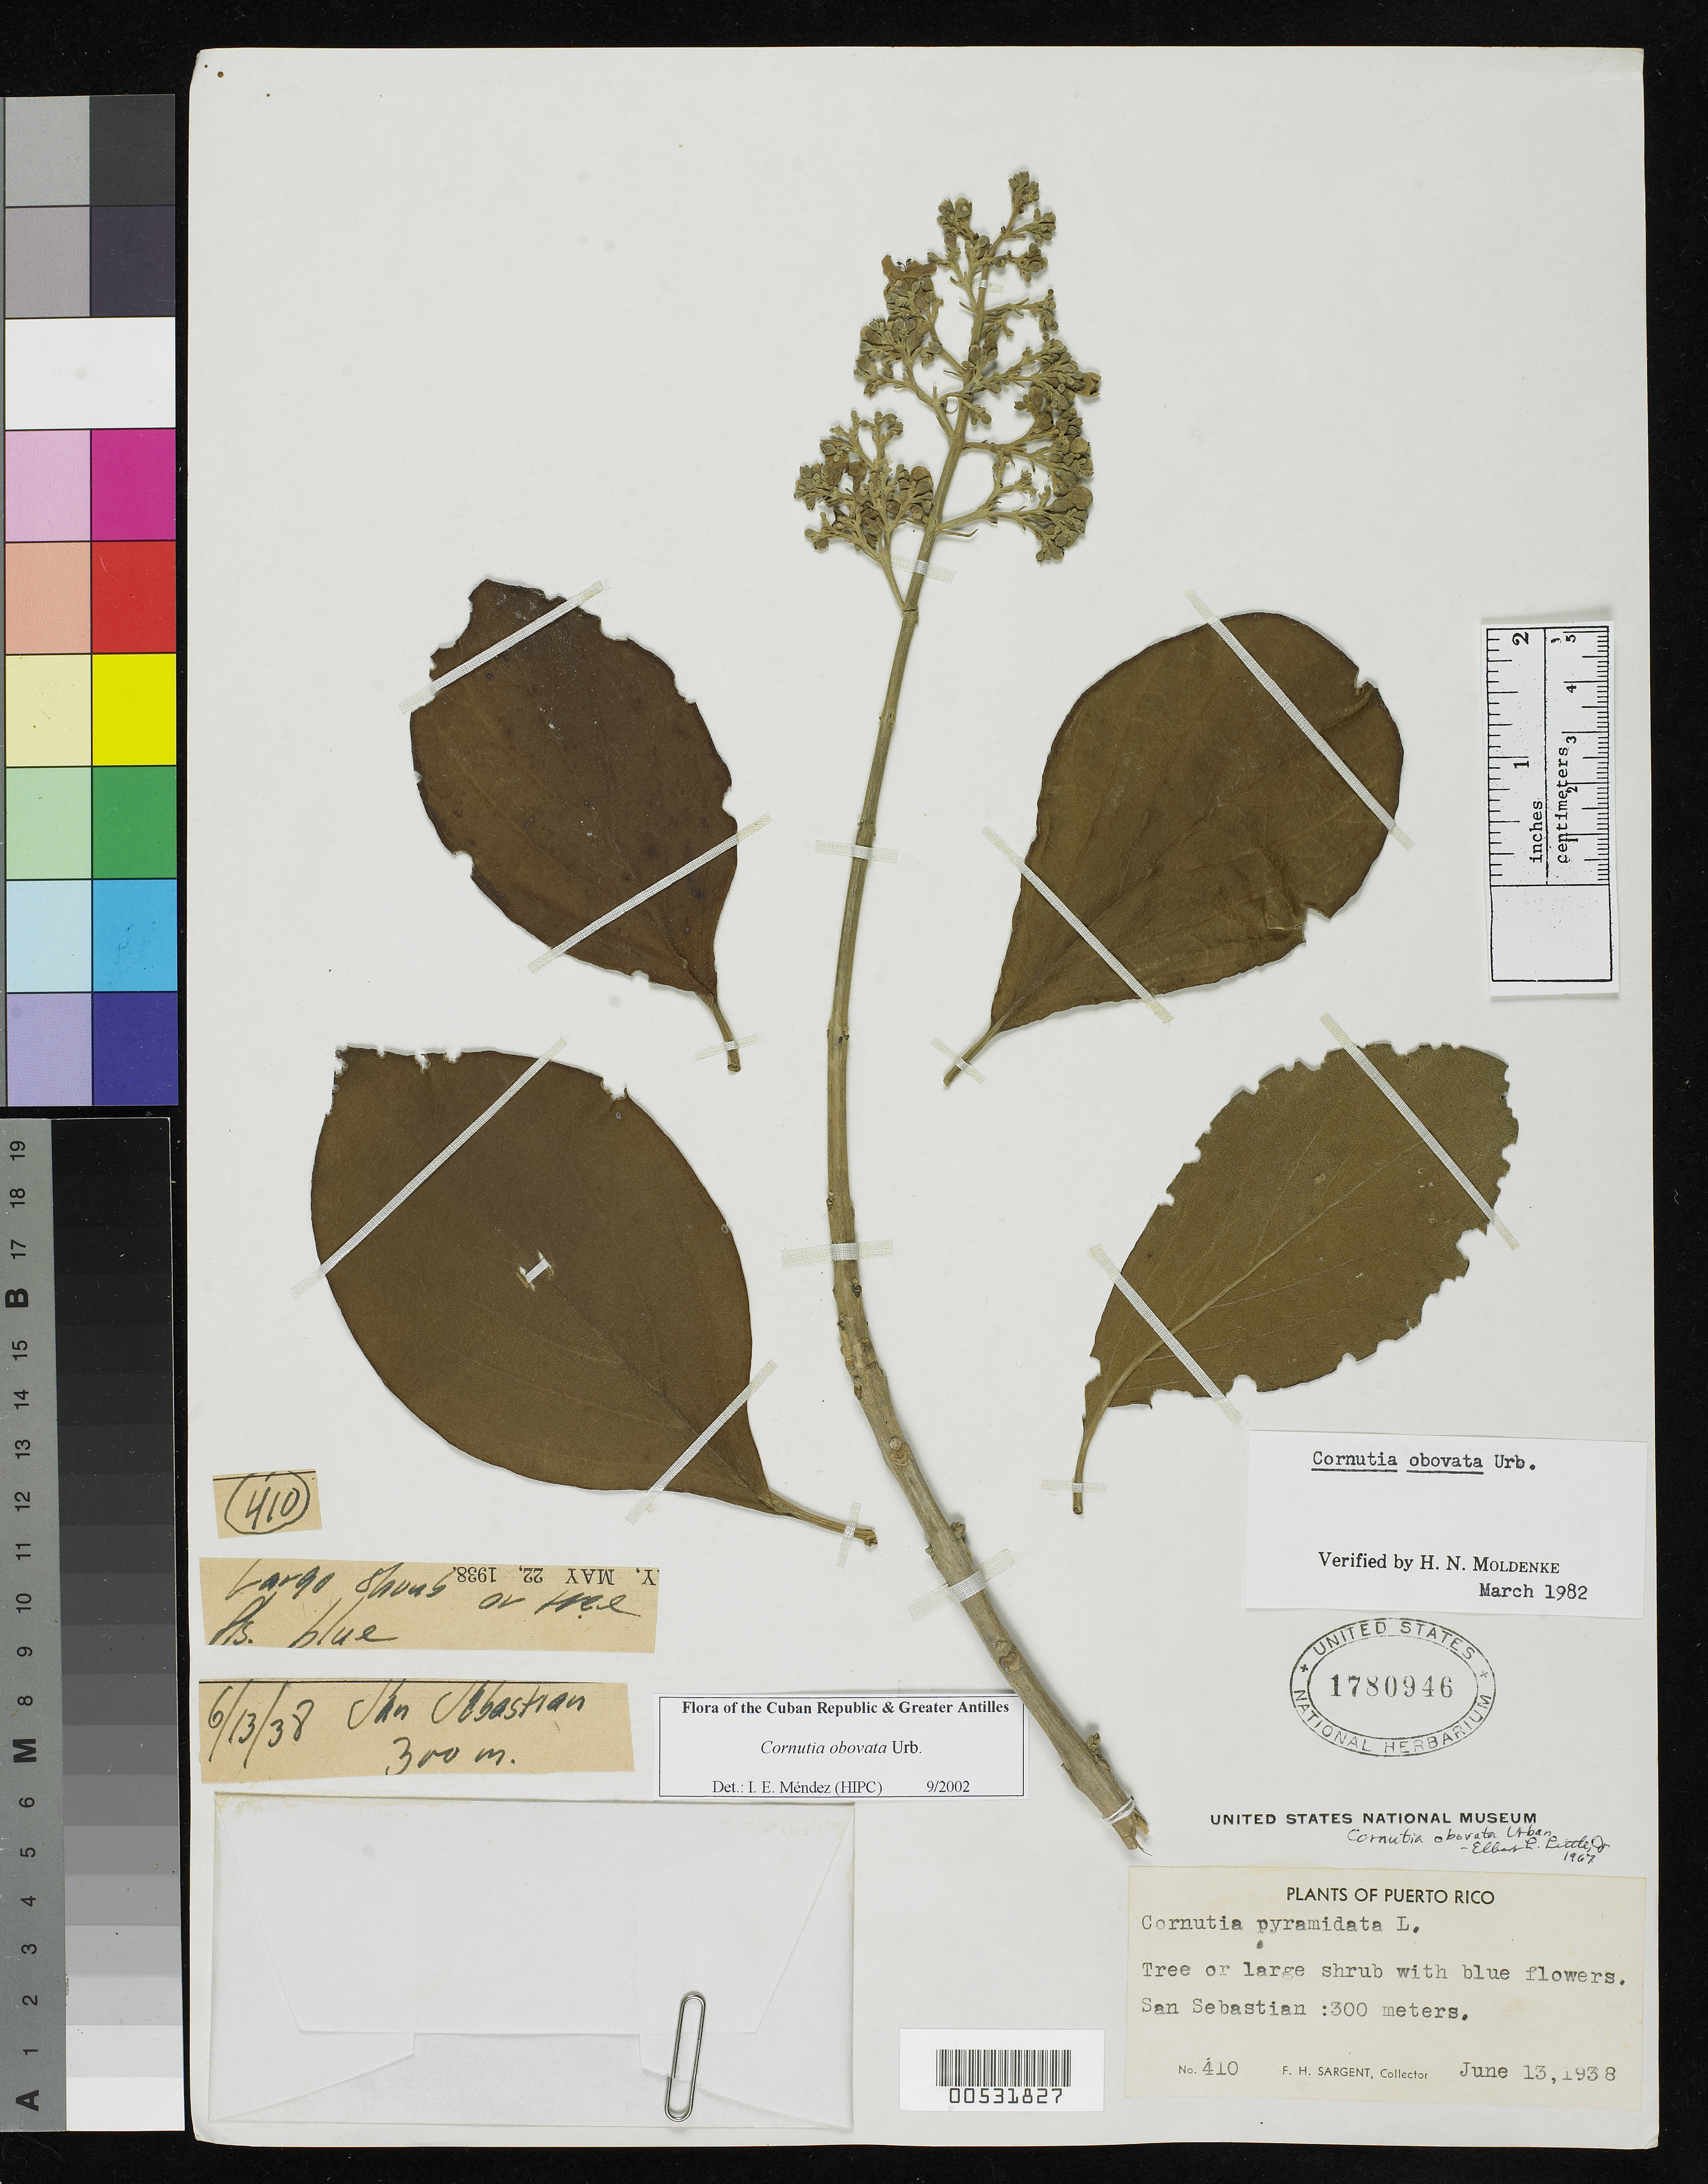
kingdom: Plantae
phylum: Tracheophyta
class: Magnoliopsida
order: Lamiales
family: Lamiaceae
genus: Cornutia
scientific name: Cornutia obovata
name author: Urb.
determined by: Moldenke, H. N.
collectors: F. H. Sargent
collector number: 410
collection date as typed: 13 Jun 1938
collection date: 1938-06-13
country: Puerto Rico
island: Greater Antilles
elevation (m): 300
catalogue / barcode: US 1780946